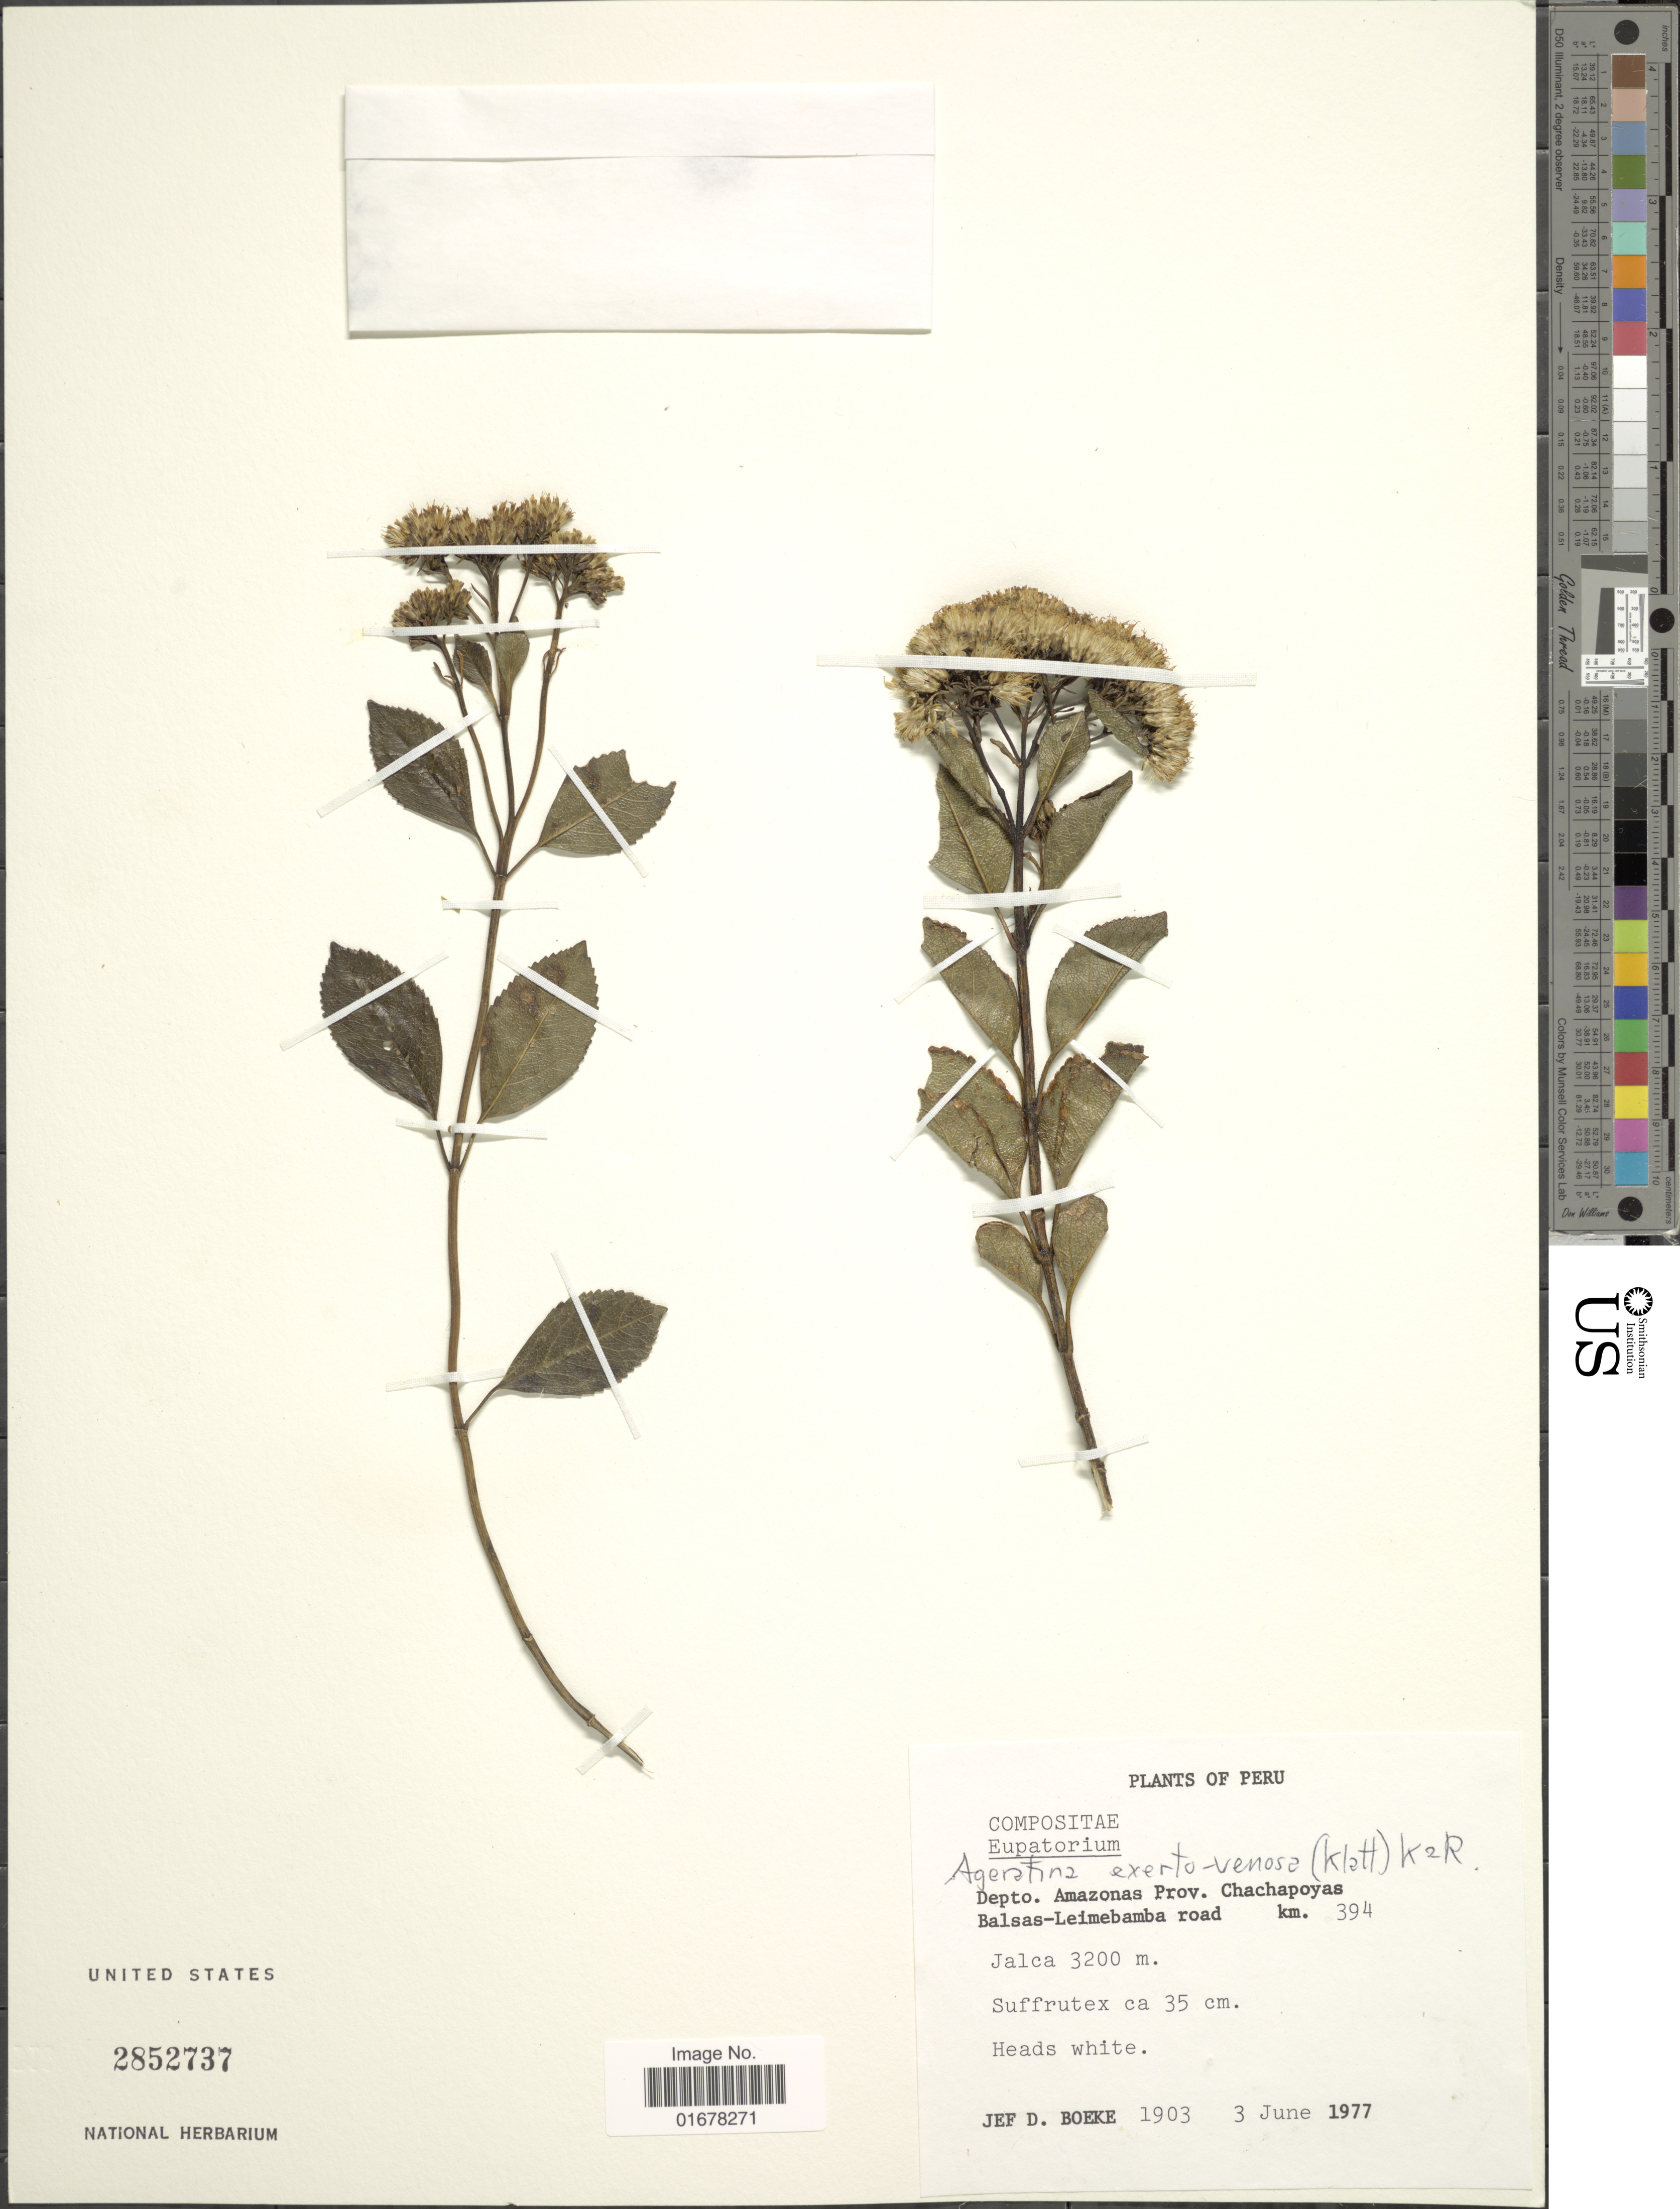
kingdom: Plantae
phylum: Tracheophyta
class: Magnoliopsida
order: Asterales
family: Asteraceae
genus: Ageratina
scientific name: Ageratina exserto-venosa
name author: (Klatt) R.M. King & H. Rob.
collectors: J. D. Boeke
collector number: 1903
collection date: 1977-06-03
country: Peru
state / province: Amazonas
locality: Depto. Amazonas, Prov. Chachapoyas, Balsas-Leimebamba road km 394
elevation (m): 3200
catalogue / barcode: US 2852737